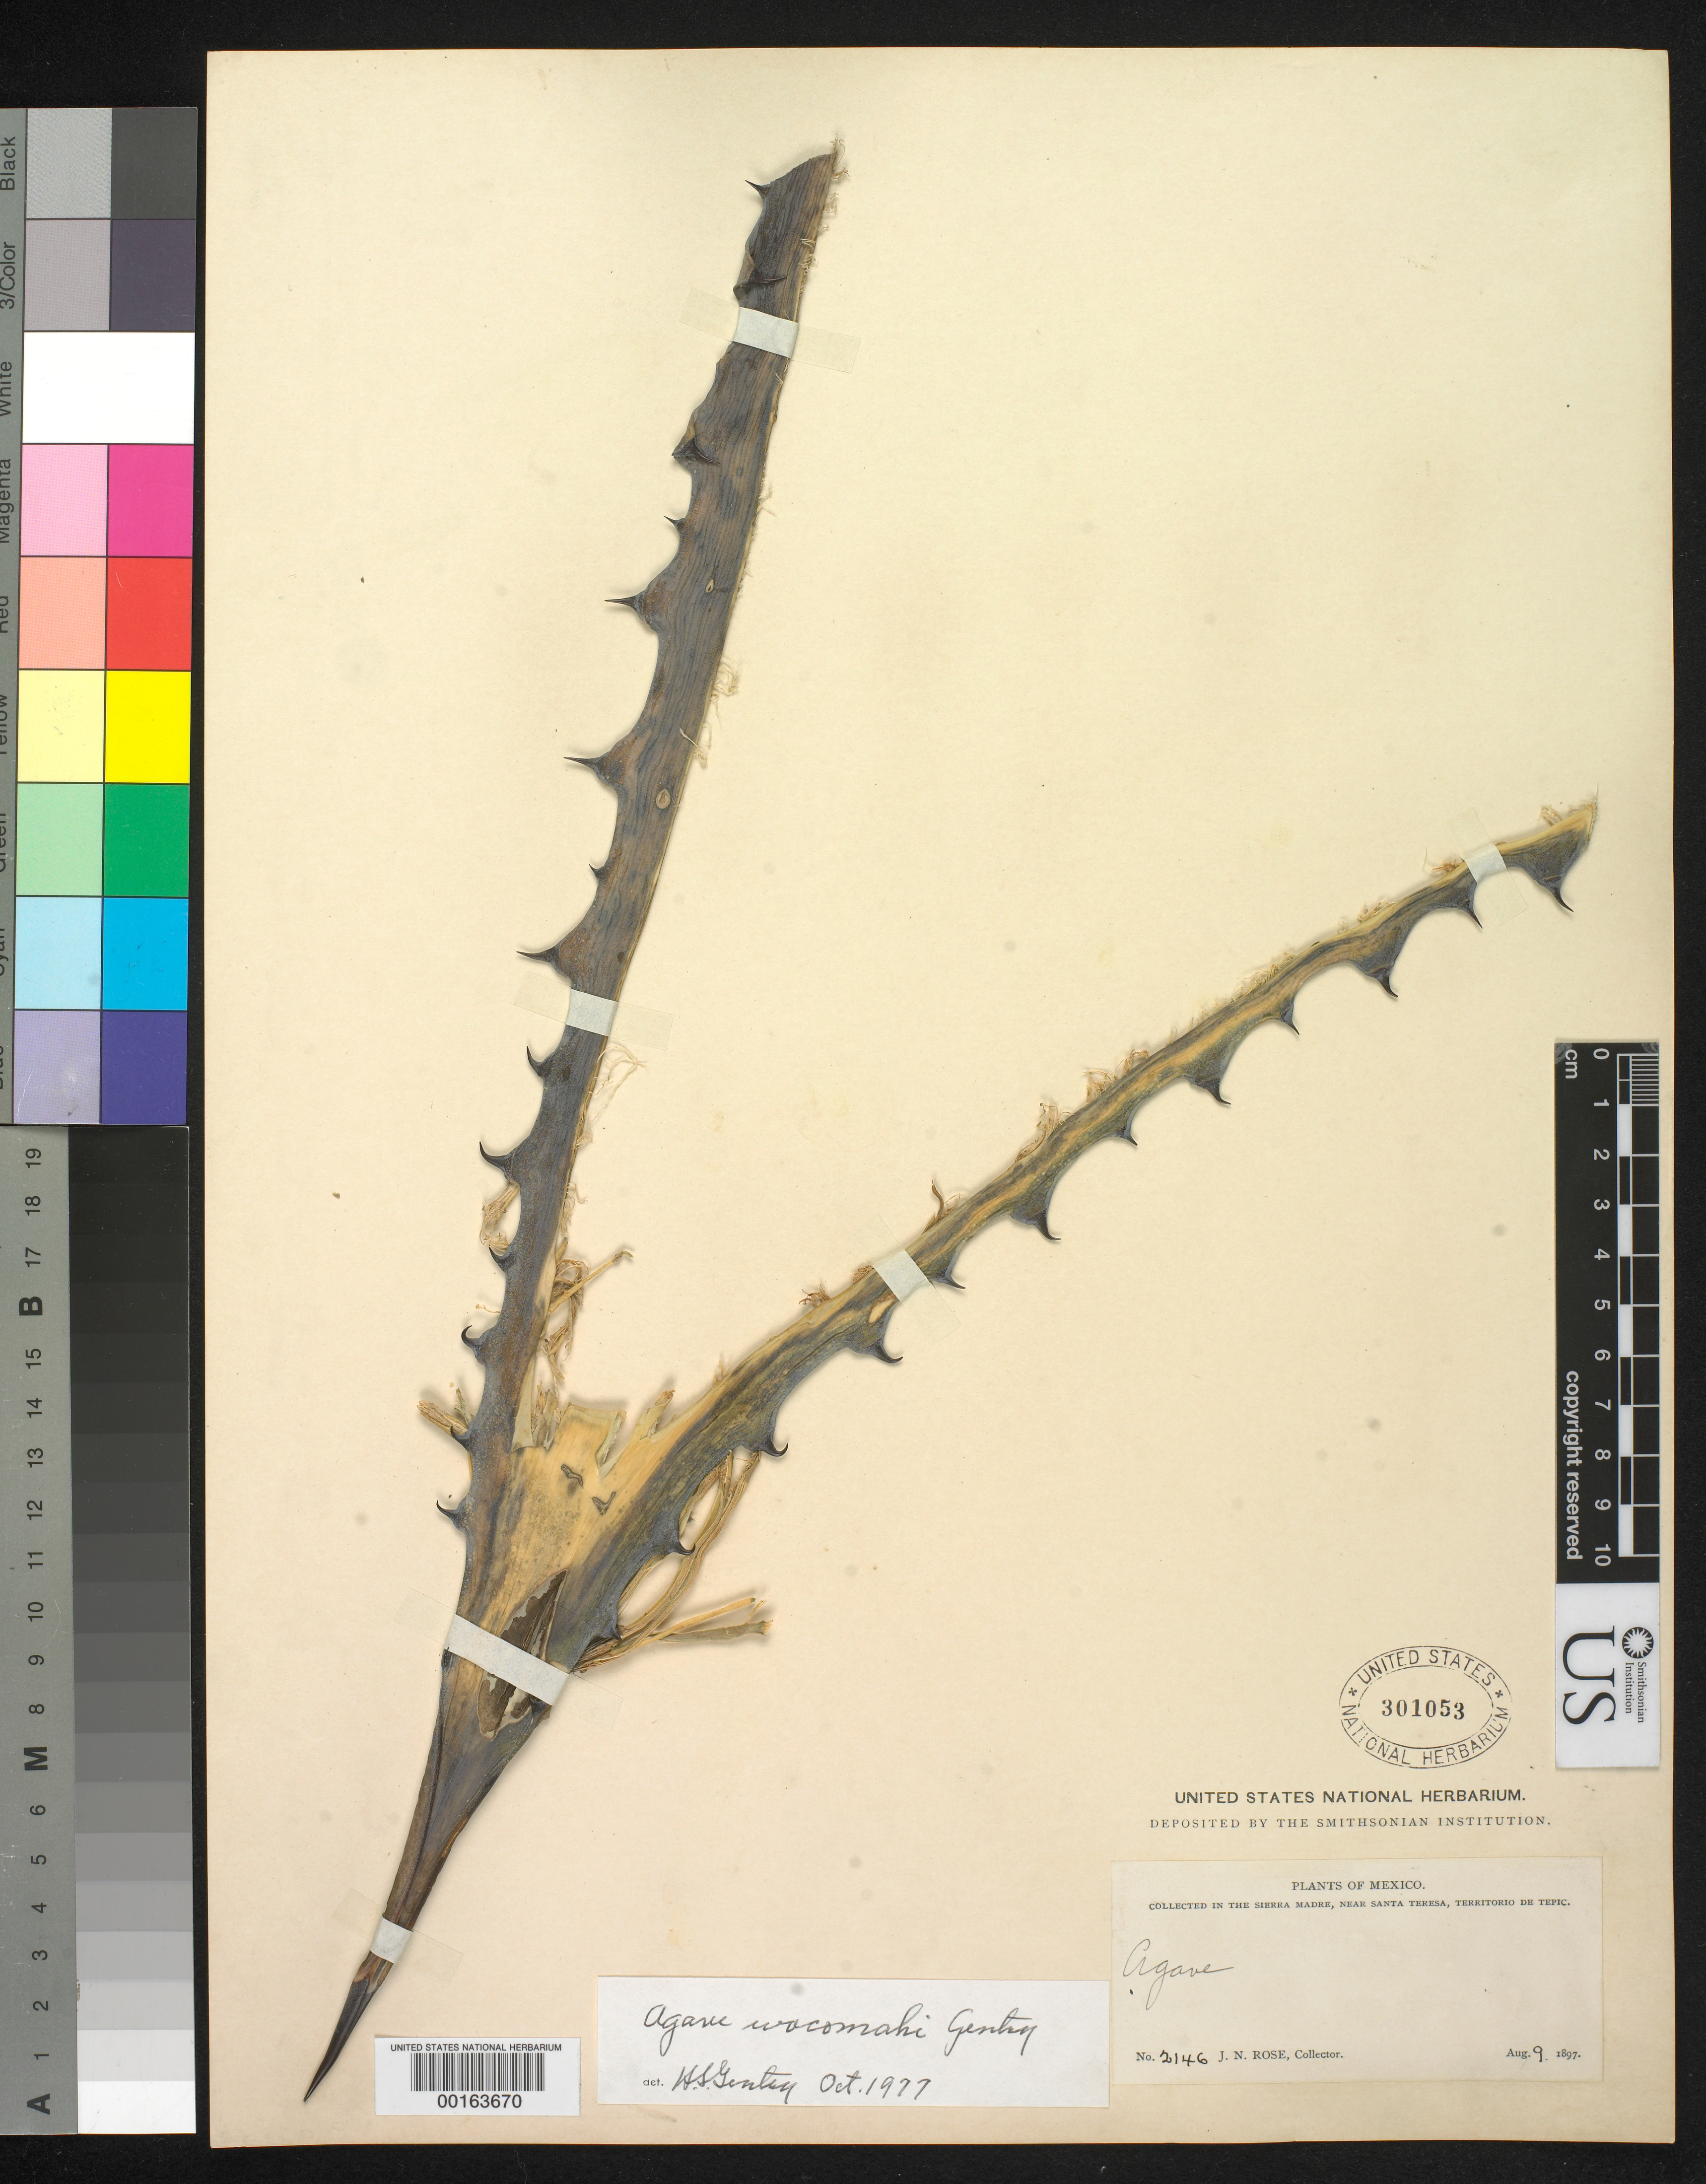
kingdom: Plantae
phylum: Tracheophyta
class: Liliopsida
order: Asparagales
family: Asparagaceae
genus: Agave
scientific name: Agave wocomahi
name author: Gentry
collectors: J. N. Rose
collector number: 2146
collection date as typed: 09 Aug 1897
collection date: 1897-08-09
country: Mexico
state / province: Nayarit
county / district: Tepic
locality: Sierra Madre, near santa teresa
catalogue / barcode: US 301053